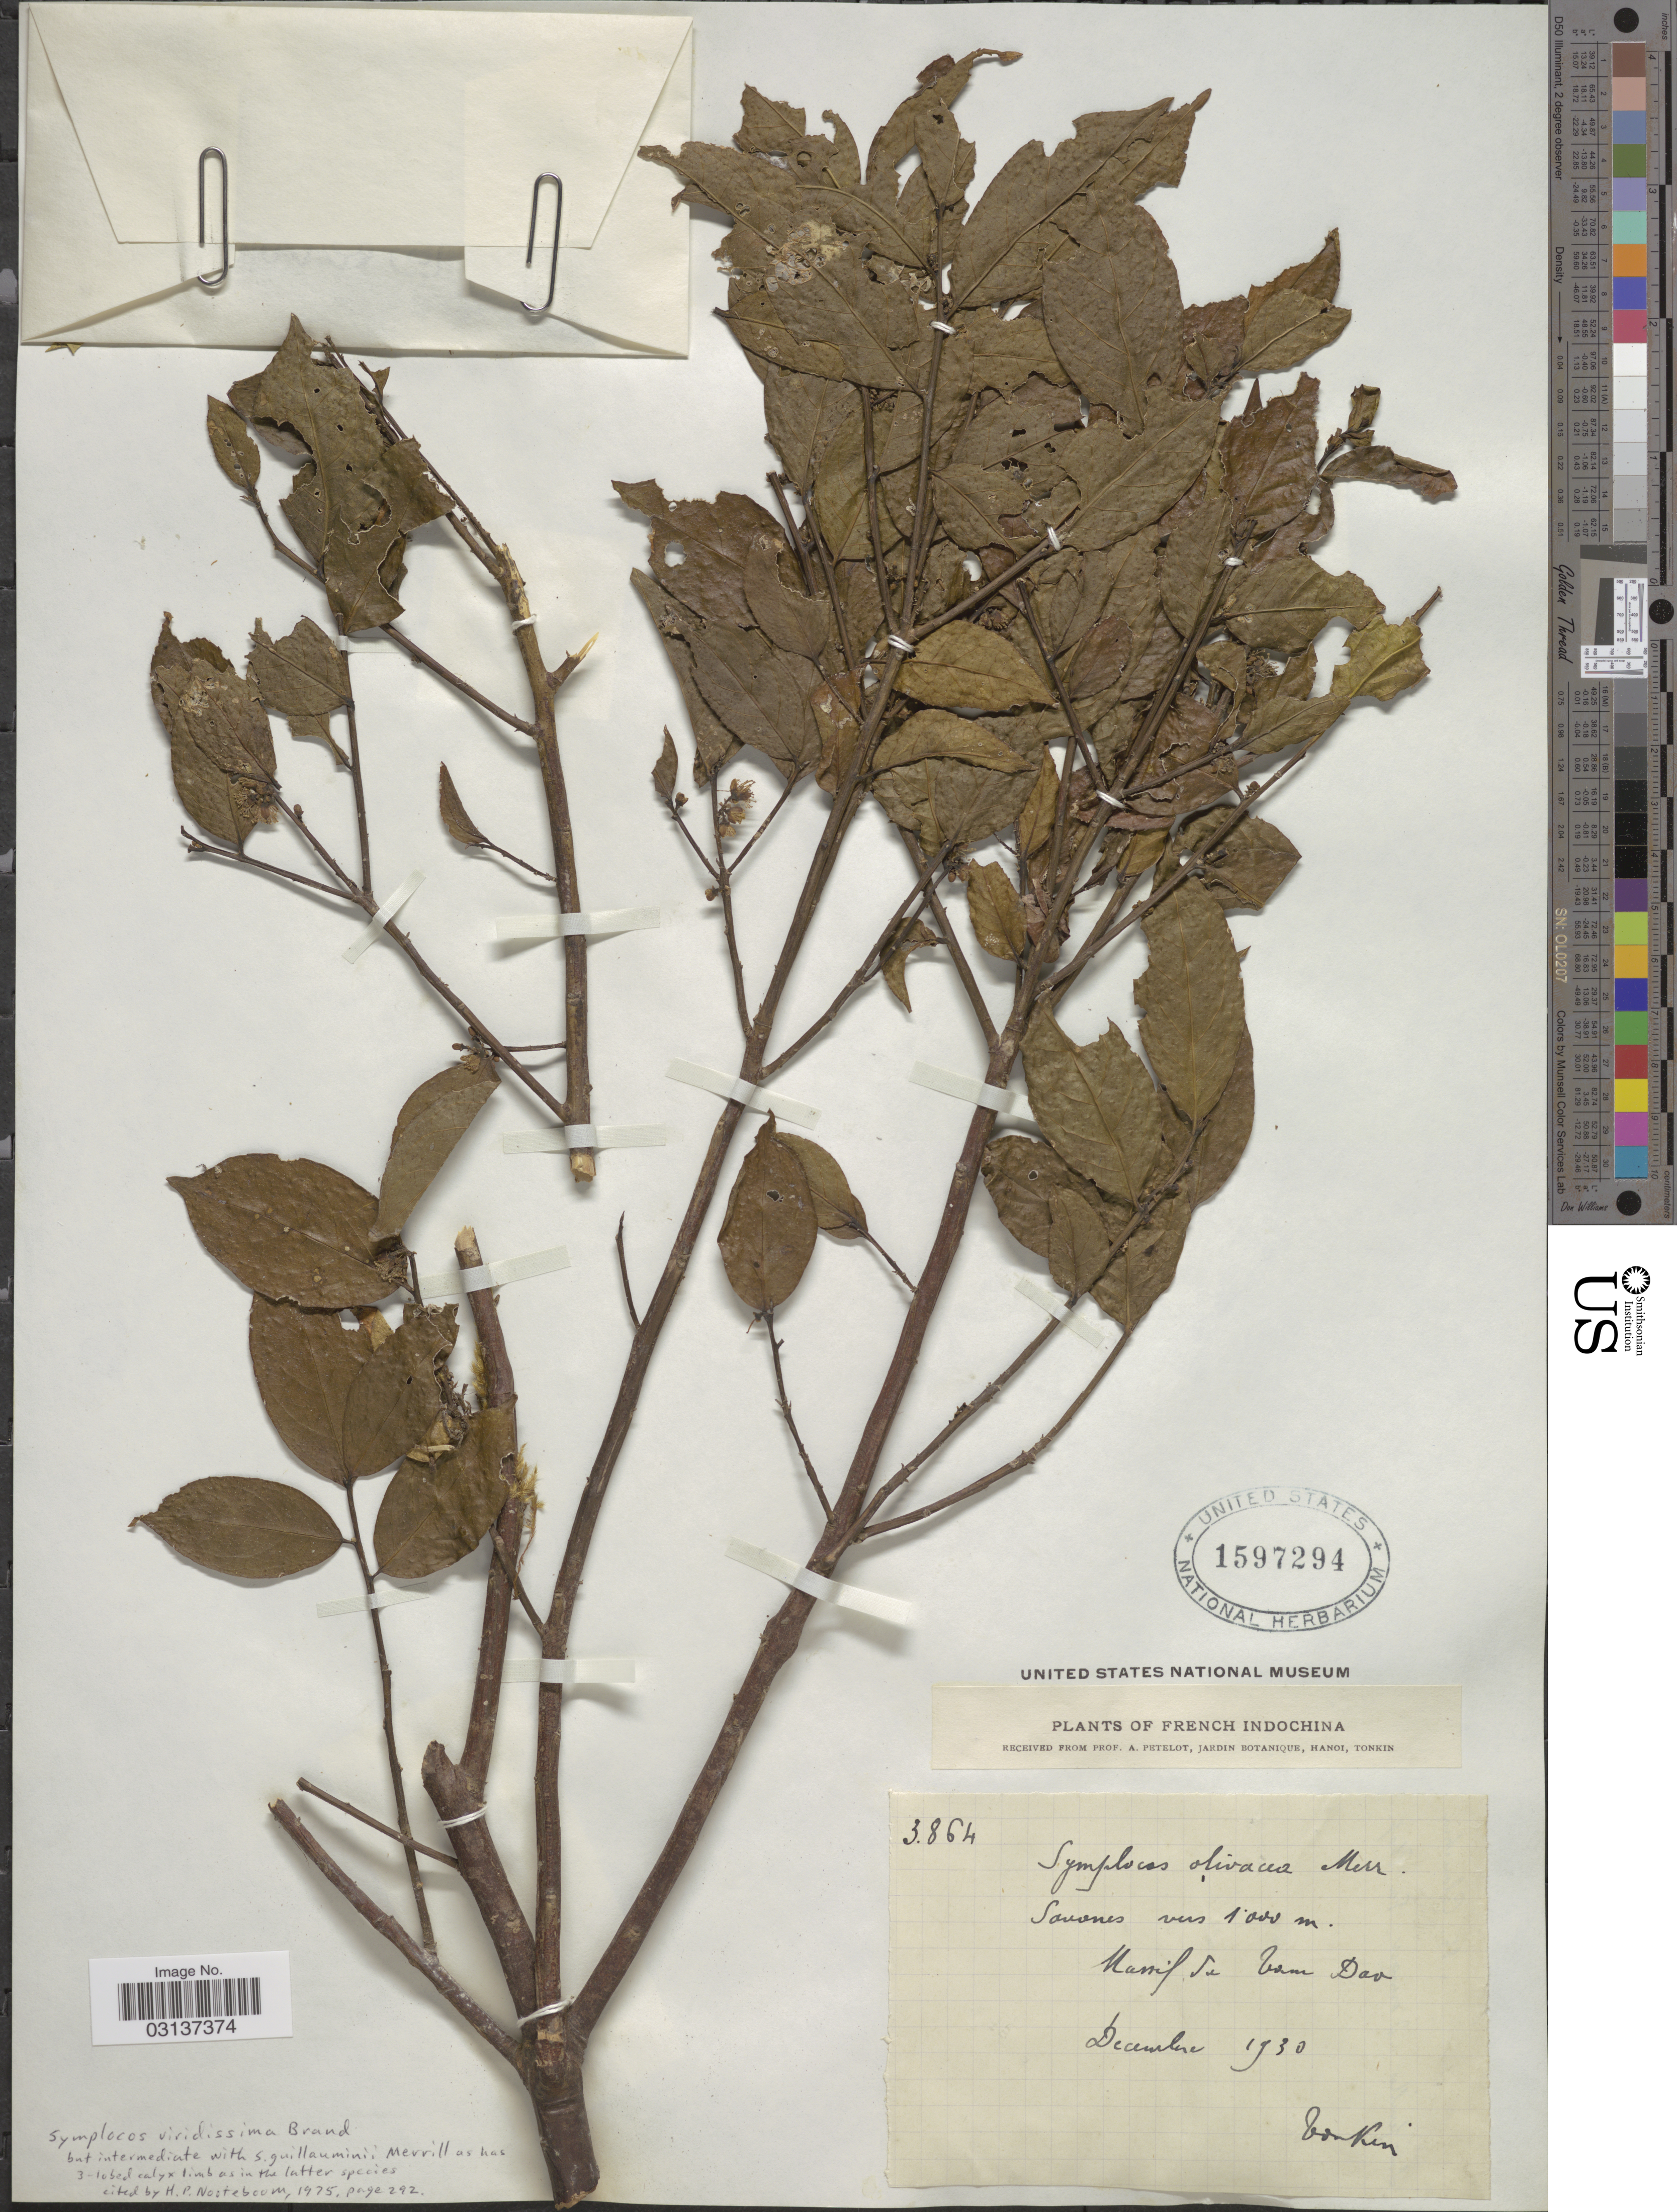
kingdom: Plantae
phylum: Tracheophyta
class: Magnoliopsida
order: Ericales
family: Symplocaceae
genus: Symplocos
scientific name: Symplocos viridissima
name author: Brand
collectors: A. Petelot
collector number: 3864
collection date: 1930-12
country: Vietnam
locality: French Indochina. Massif du Tam Dao.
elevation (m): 1000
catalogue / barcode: US 1597294